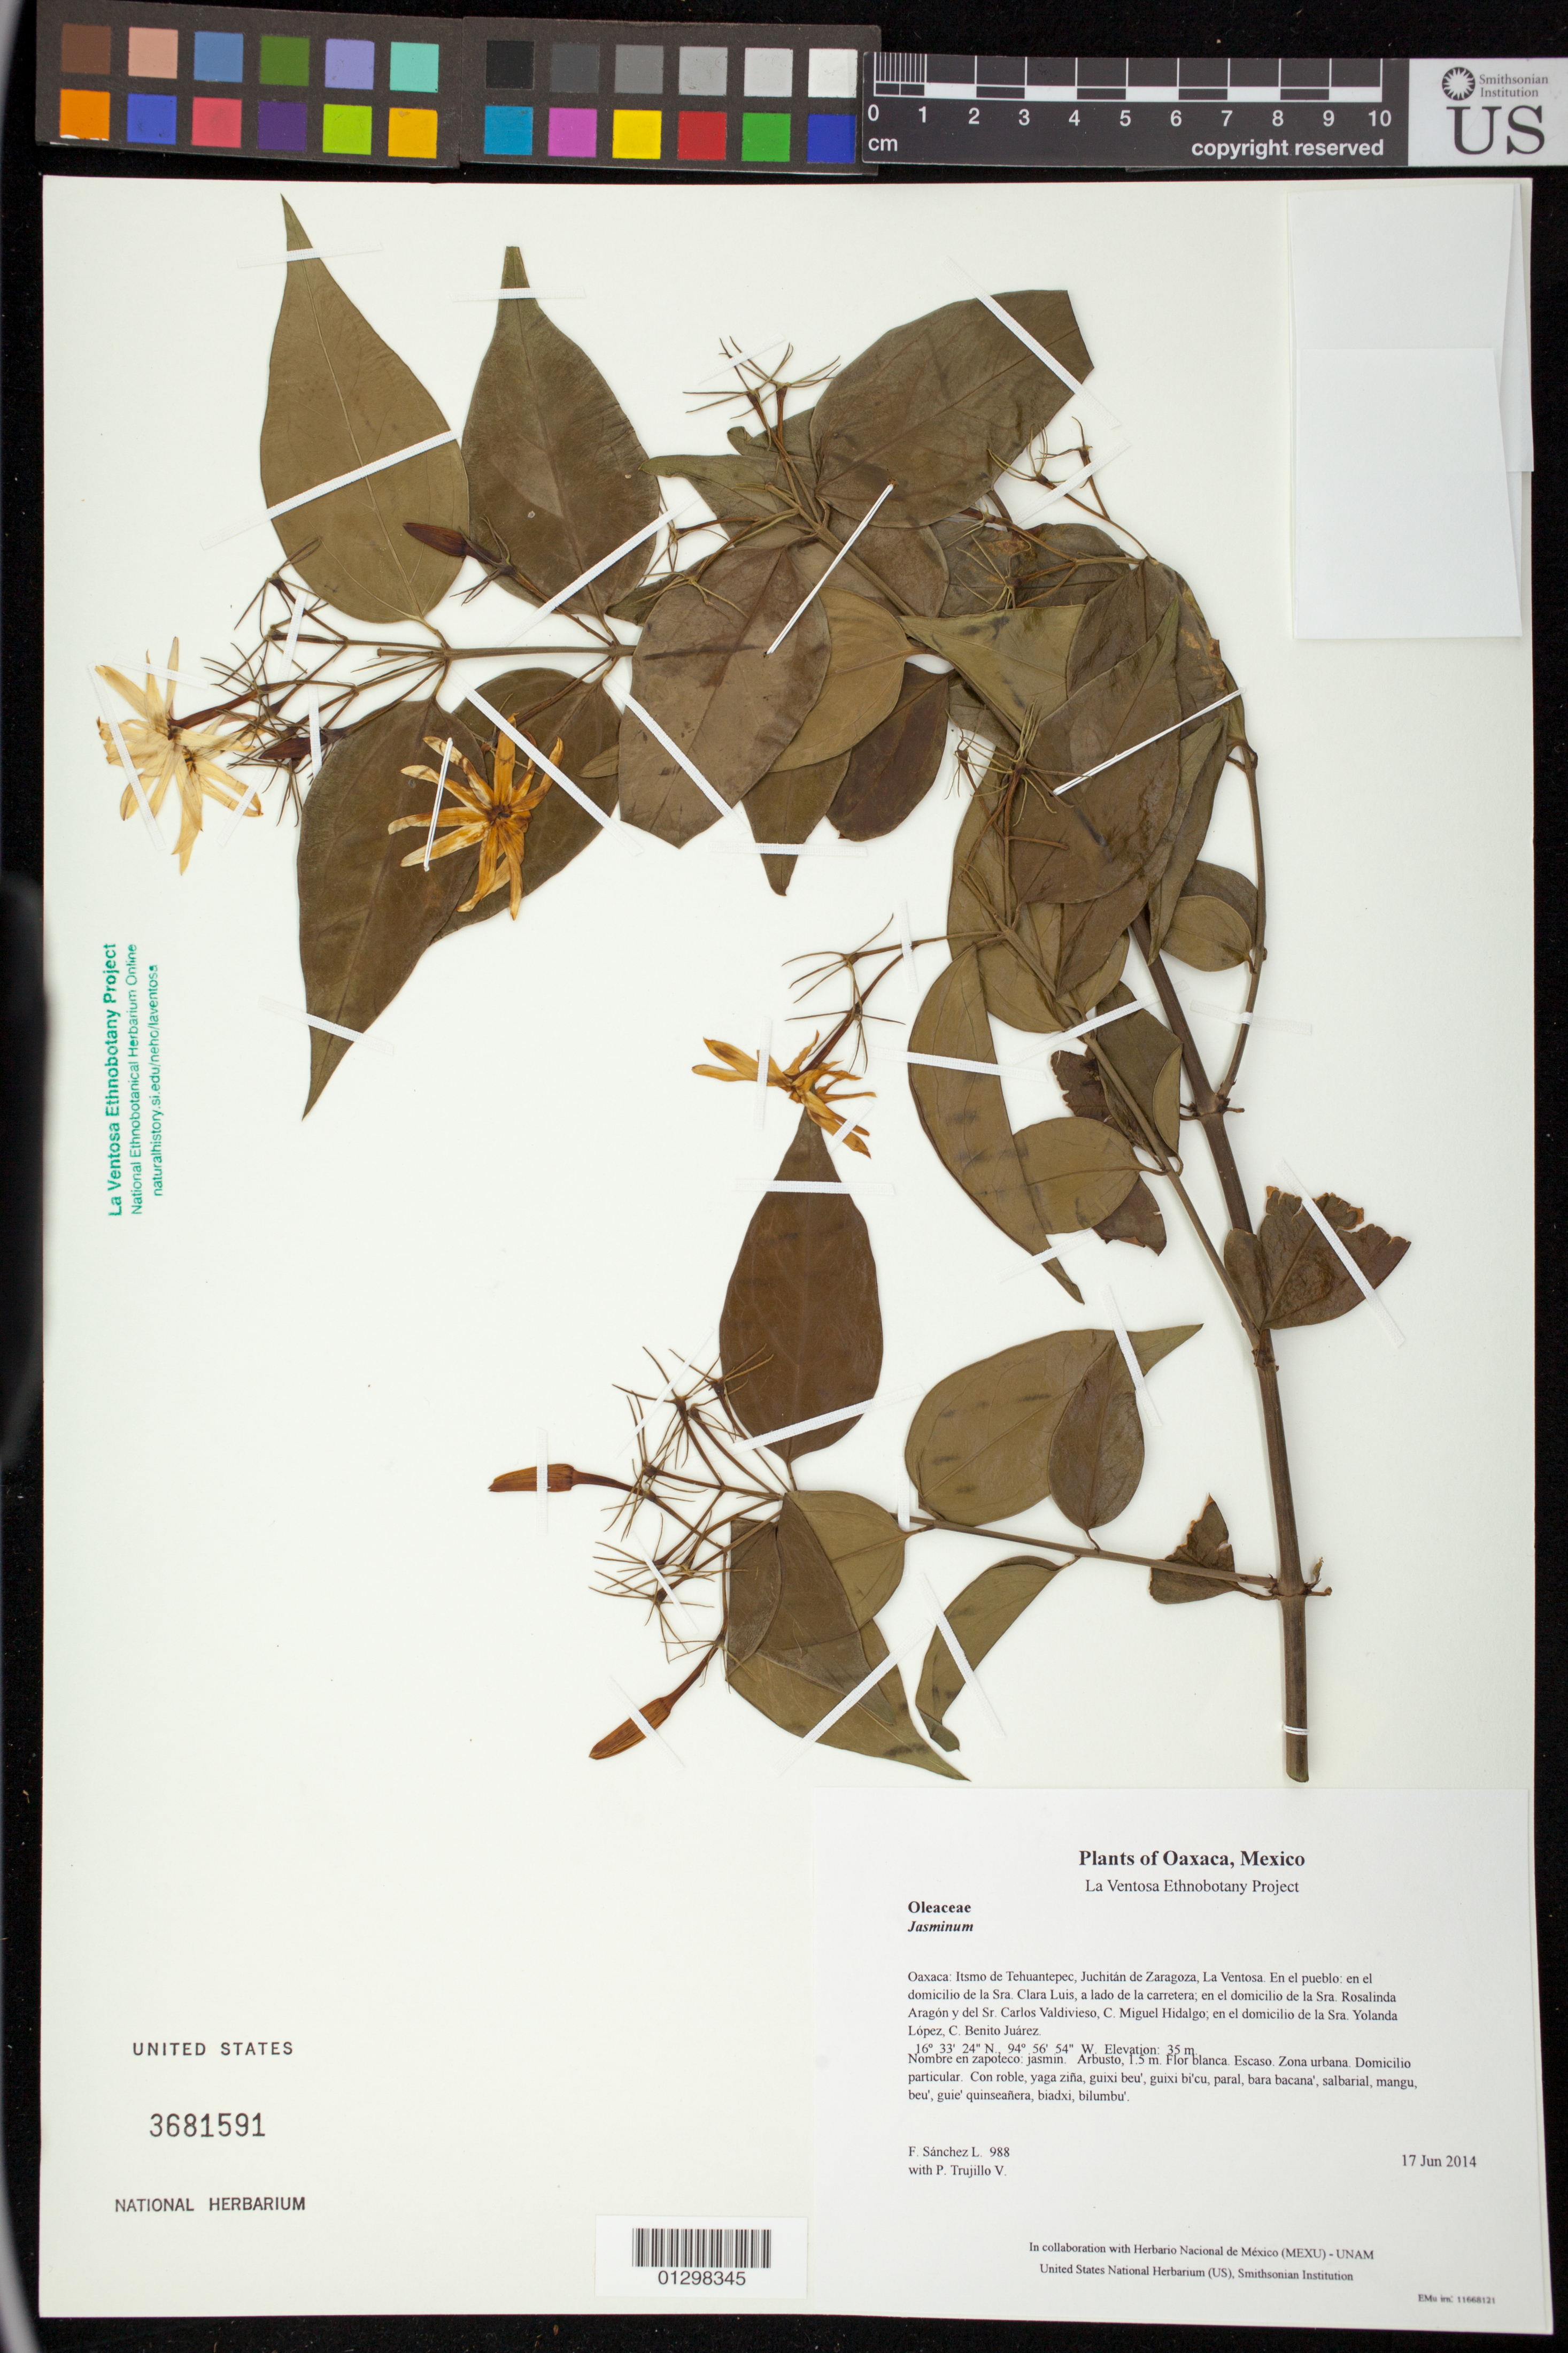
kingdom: Plantae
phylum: Tracheophyta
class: Magnoliopsida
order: Lamiales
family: Oleaceae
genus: Jasminum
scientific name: Jasminum laurifolium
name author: Roxb.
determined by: Velasco G., Kenia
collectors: F. Sánchez L. & P. Trujillo V.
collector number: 988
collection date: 2014-06-17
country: Mexico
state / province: Oaxaca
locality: Itsmo de Tehuantepec, Juchitán de Zaragoza, La Ventosa. En el pueblo: en el domicilio de la Sra. Clara Luis, a lado de la carretera; en el domicilio de la Sra. Rosalinda Aragón y del Sr. Carlos Valdivieso, C. Miguel Hidalgo; en el domicilio de la Sra. Yolanda López, C. Benito Juárez.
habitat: Zona urbana. Domicilio particular.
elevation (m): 35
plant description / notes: MEXU, SERO, US; Yaga bandaga. 1.5 m. Guie' naquichi'. Huaxie'.; jazmin chino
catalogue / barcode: US 3681591